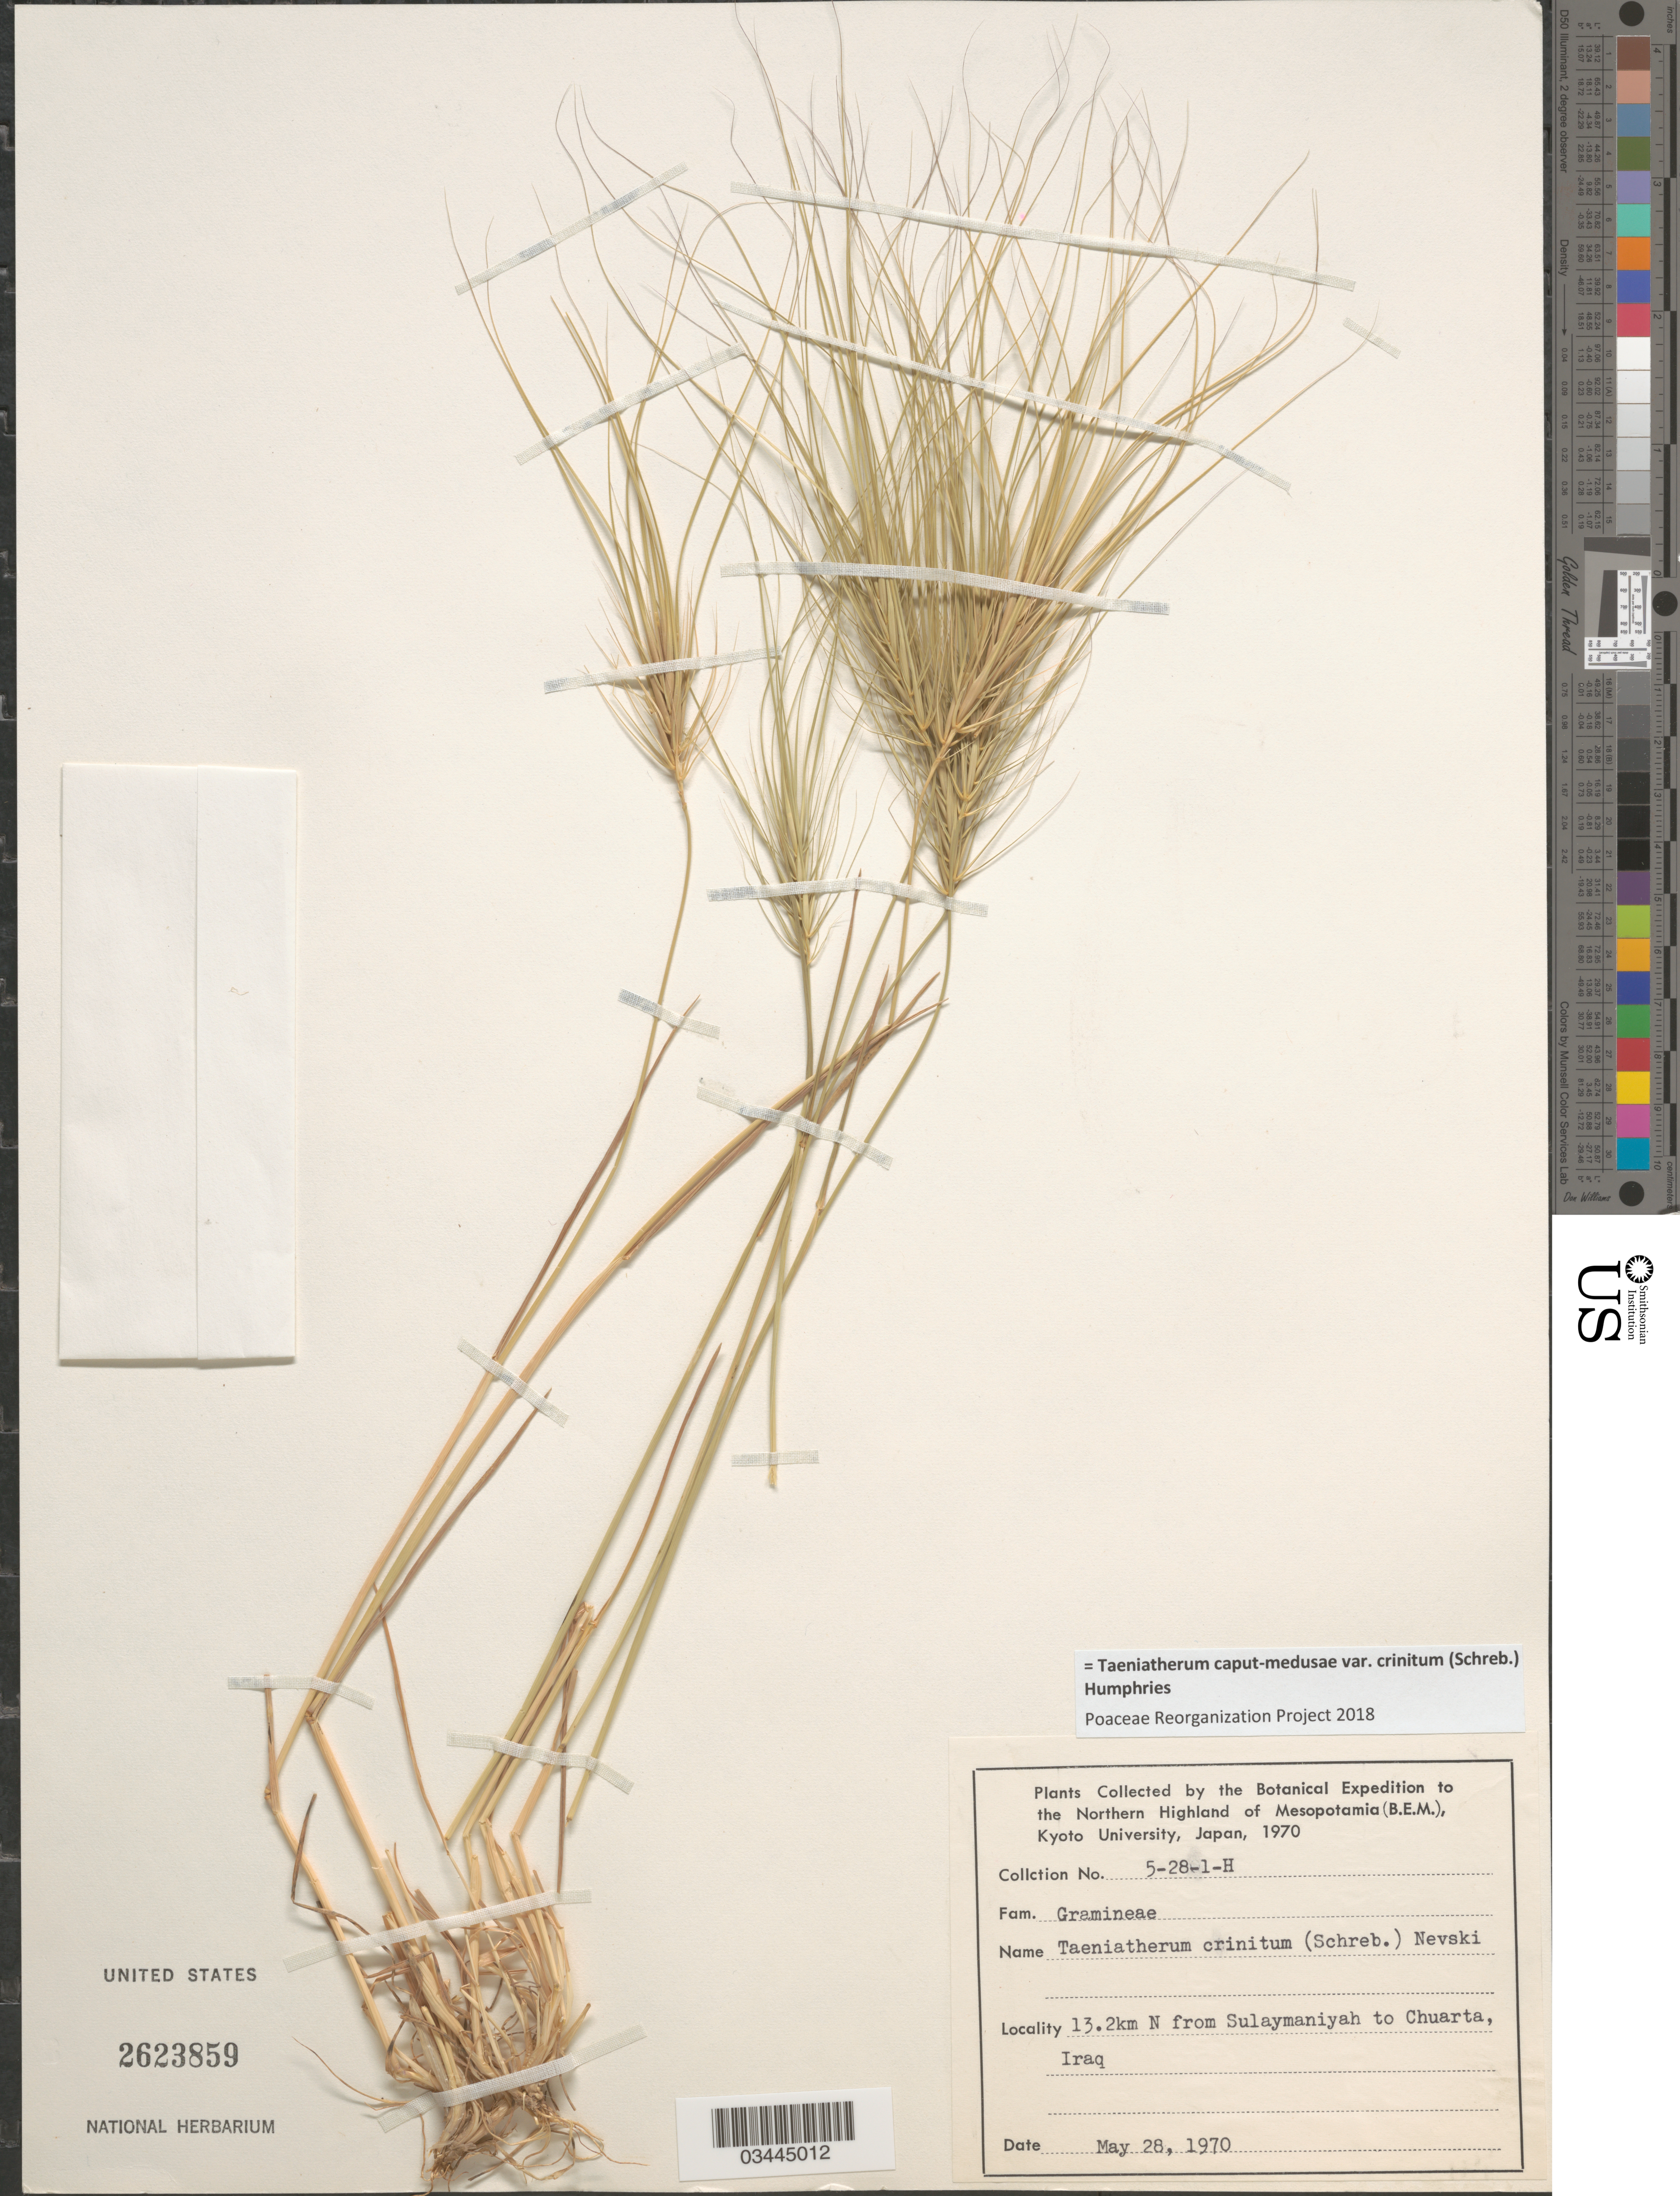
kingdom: Plantae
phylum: Tracheophyta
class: Liliopsida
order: Poales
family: Poaceae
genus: Taeniatherum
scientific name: Taeniatherum caput-medusae var. crinitum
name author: (Schreb.) Humphries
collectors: Botanical Expedition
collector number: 5-28-1-H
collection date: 1970-05-28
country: Iraq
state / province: As Sulaymānīyah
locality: Northern Highland of Mesopotamia (B.E.M.), Kyoto University, Japan, 1970. 13.2km N from Sulaymaniyah to Chuarta.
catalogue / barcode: US 2623859